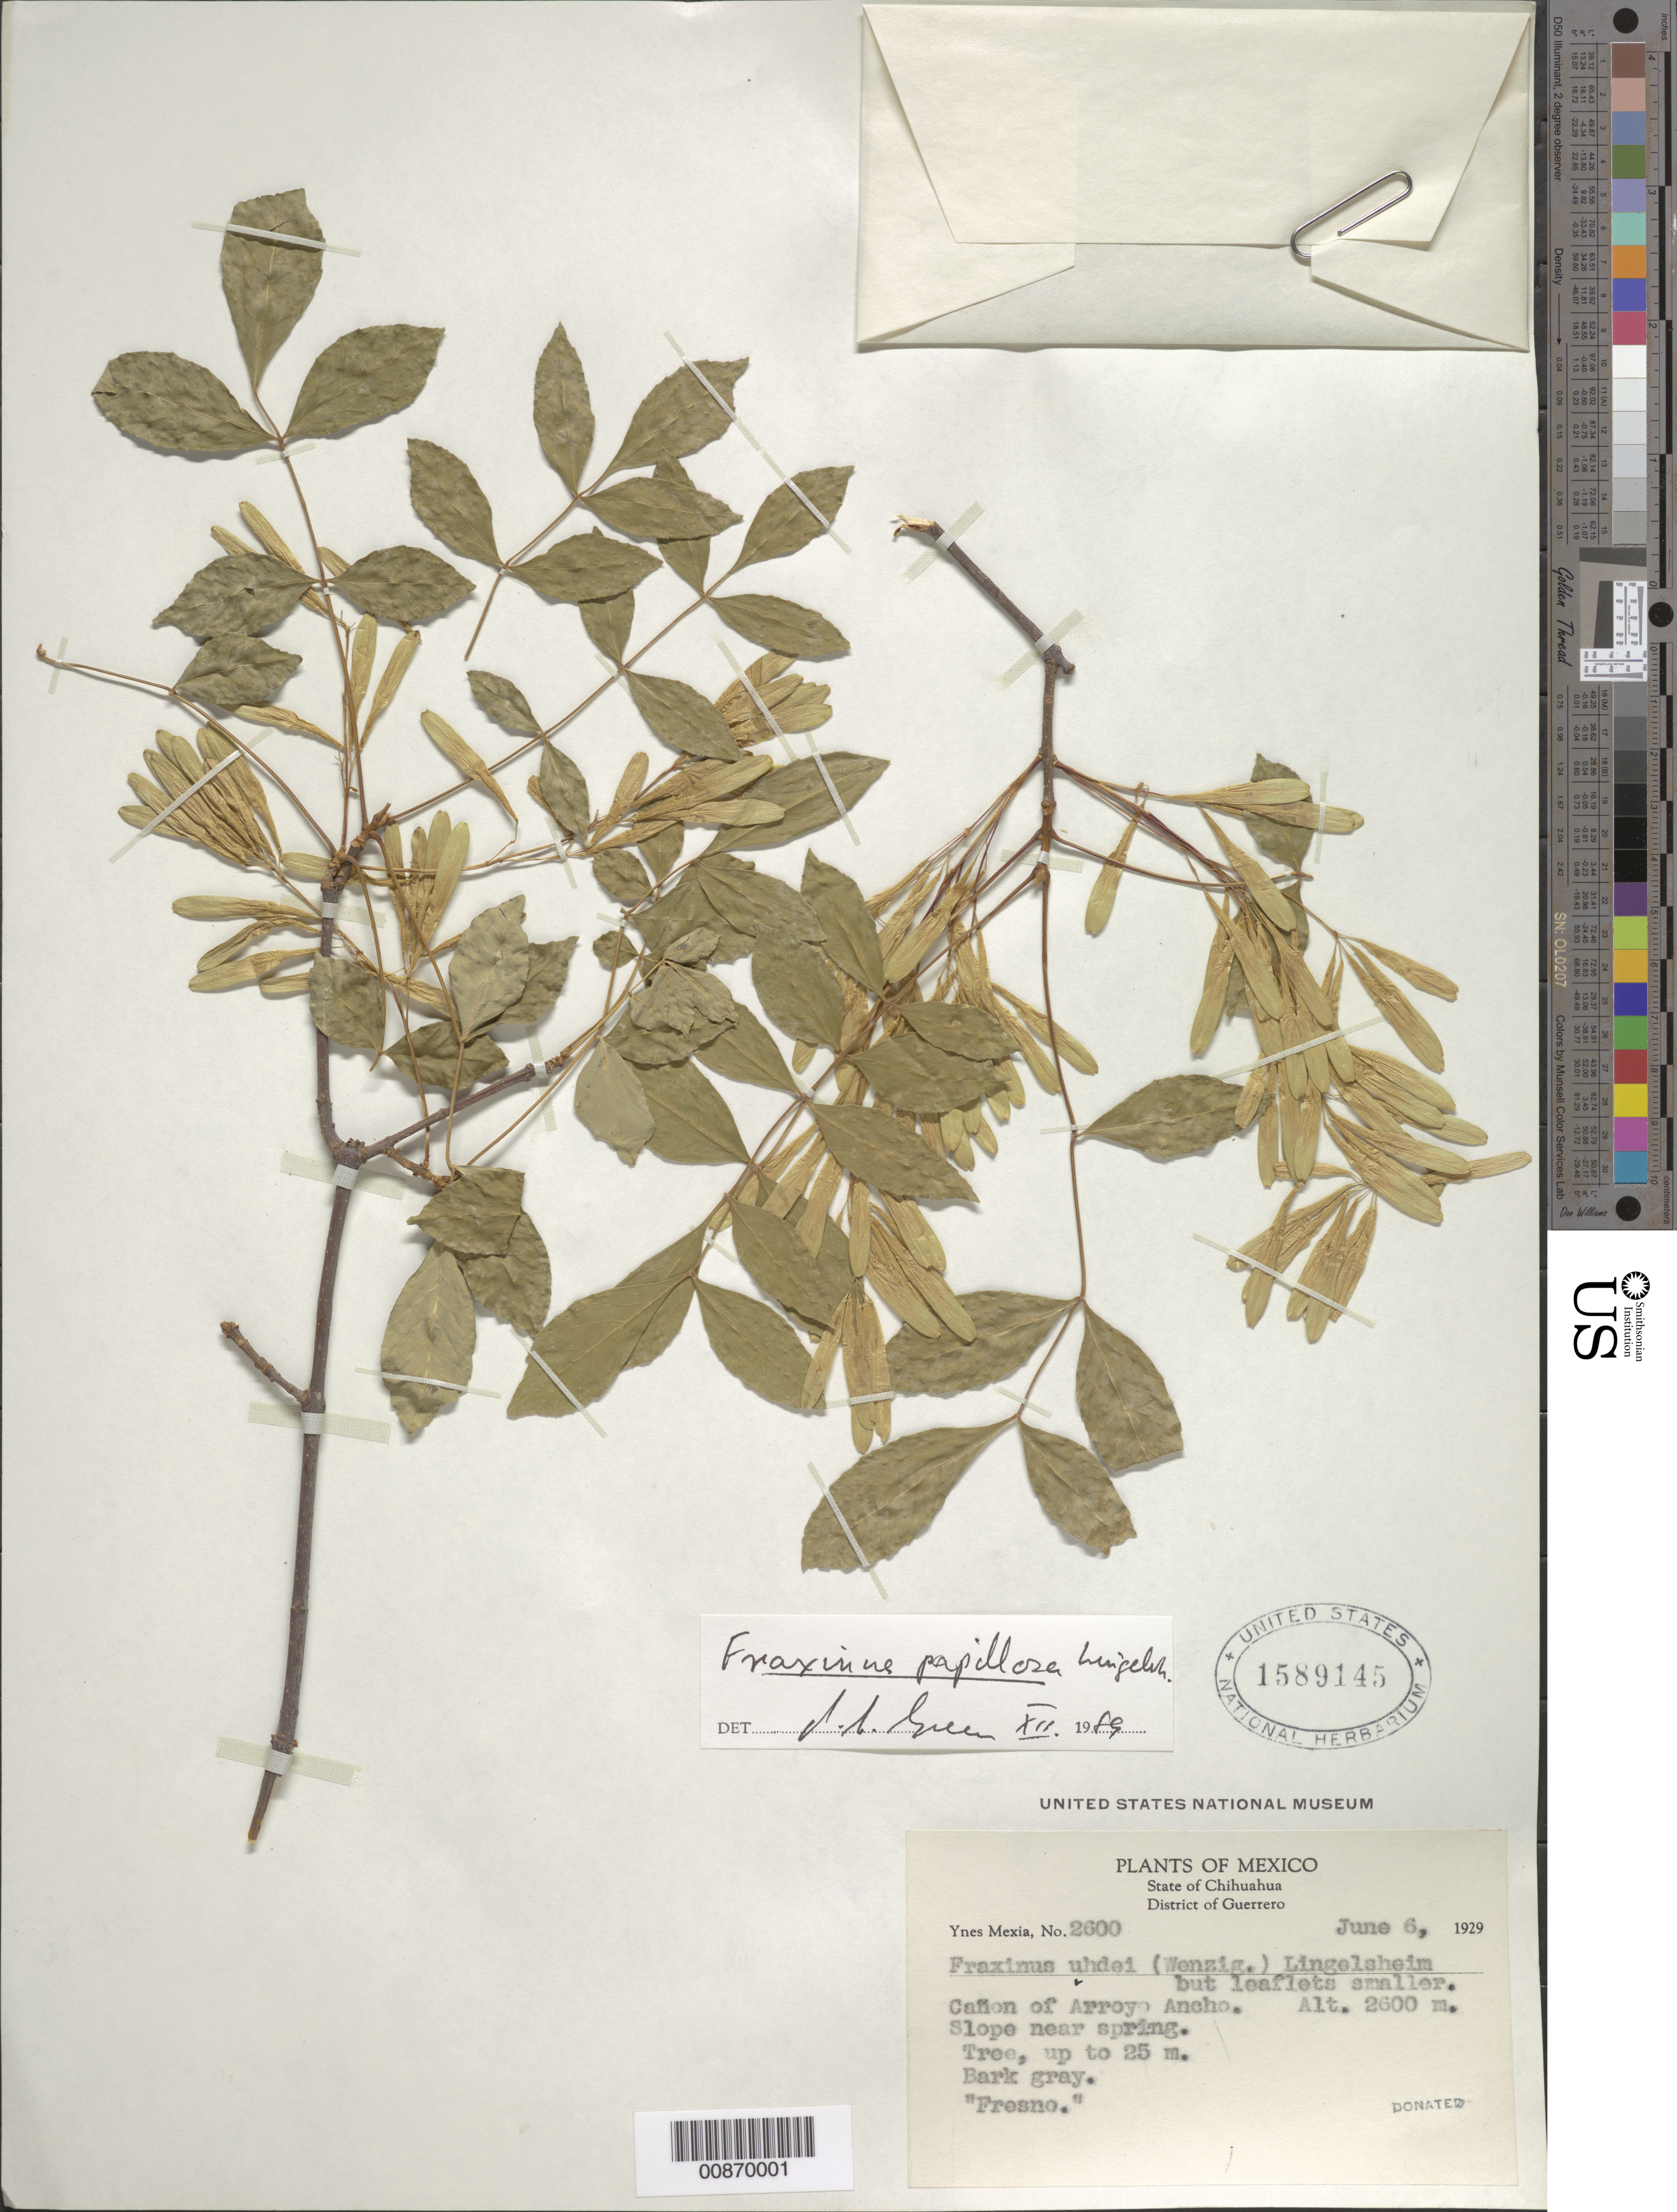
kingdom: Plantae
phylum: Tracheophyta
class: Magnoliopsida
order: Lamiales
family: Oleaceae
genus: Fraxinus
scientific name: Fraxinus papillosa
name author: Lingelsh.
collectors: Y. Mexia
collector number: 2600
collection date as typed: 06 Jun 1929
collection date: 1929-06-06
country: Mexico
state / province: Chihuahua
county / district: Guerrero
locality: Cañon of Arroyo Ancho, District of Guerrero, Chihuahua.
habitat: Slope near spring.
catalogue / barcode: US 1589145